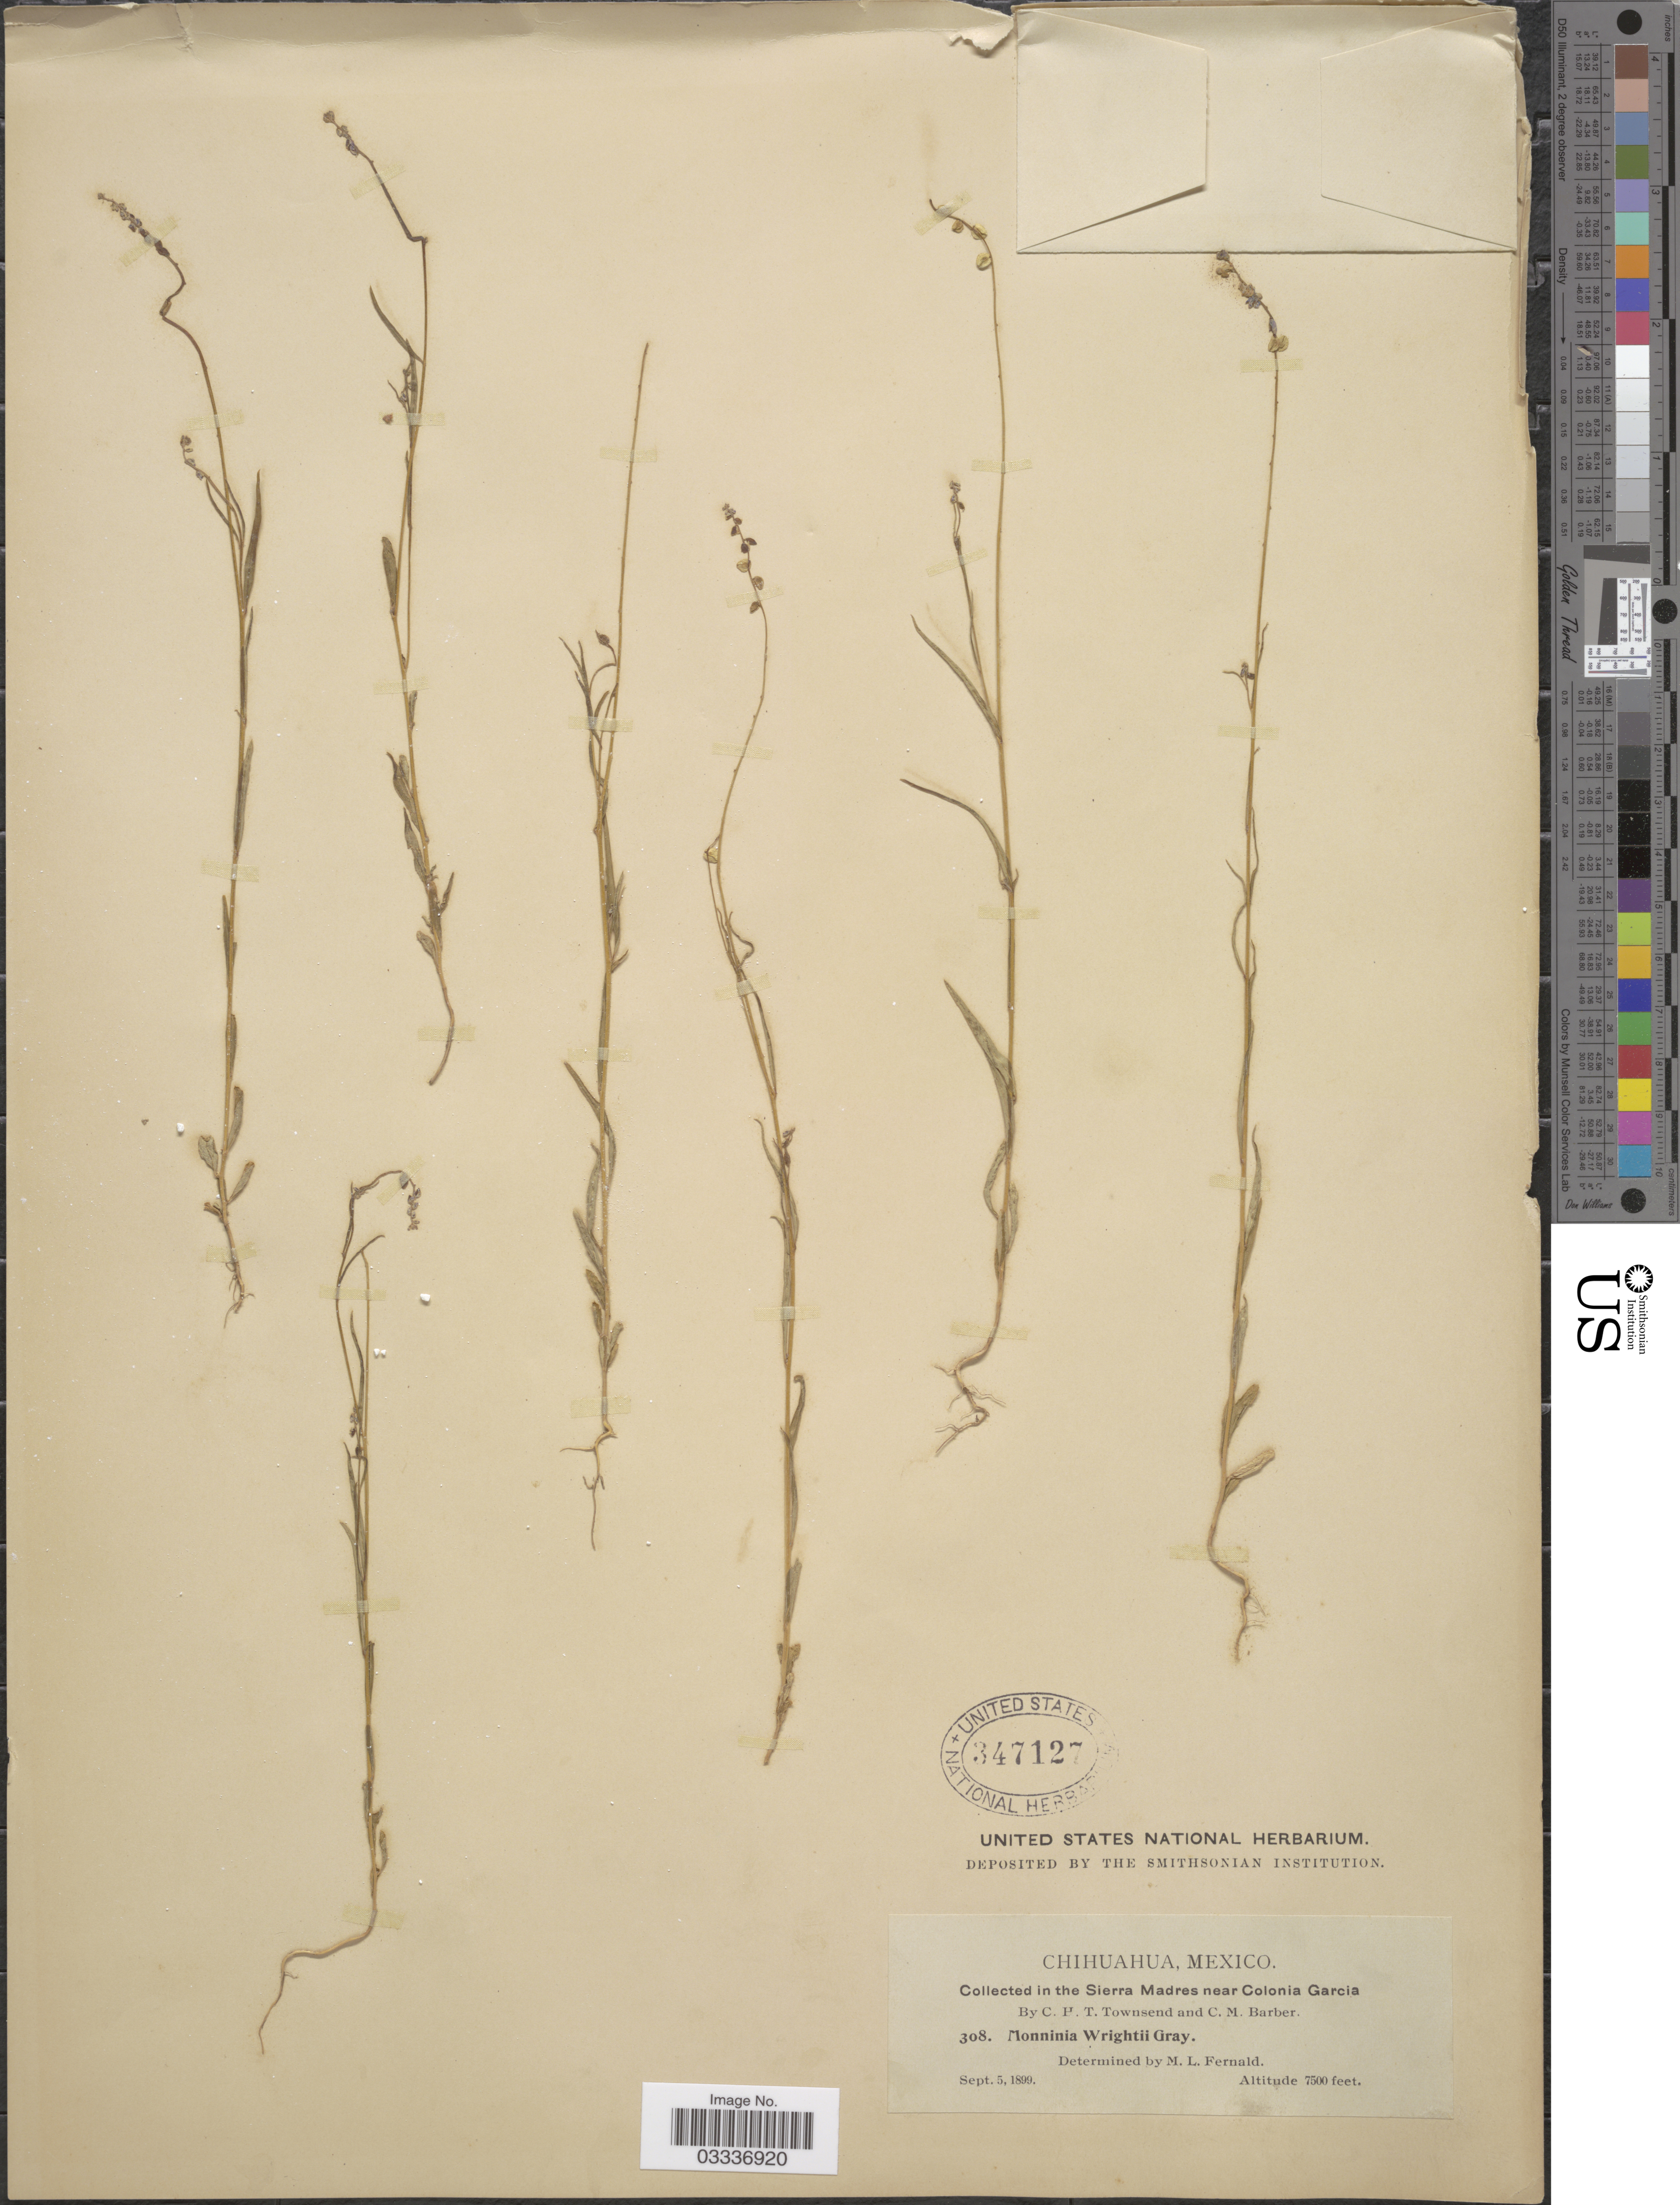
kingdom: Plantae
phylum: Tracheophyta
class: Magnoliopsida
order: Fabales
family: Polygalaceae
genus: Monnina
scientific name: Monnina wrightii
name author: A. Gray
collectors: C. H. T. Townsend & C. Barber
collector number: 308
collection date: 1899-09-05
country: Mexico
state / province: Chihuahua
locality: Sierra Madres near Colonia Garcia.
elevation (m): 2286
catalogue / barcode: US 347127